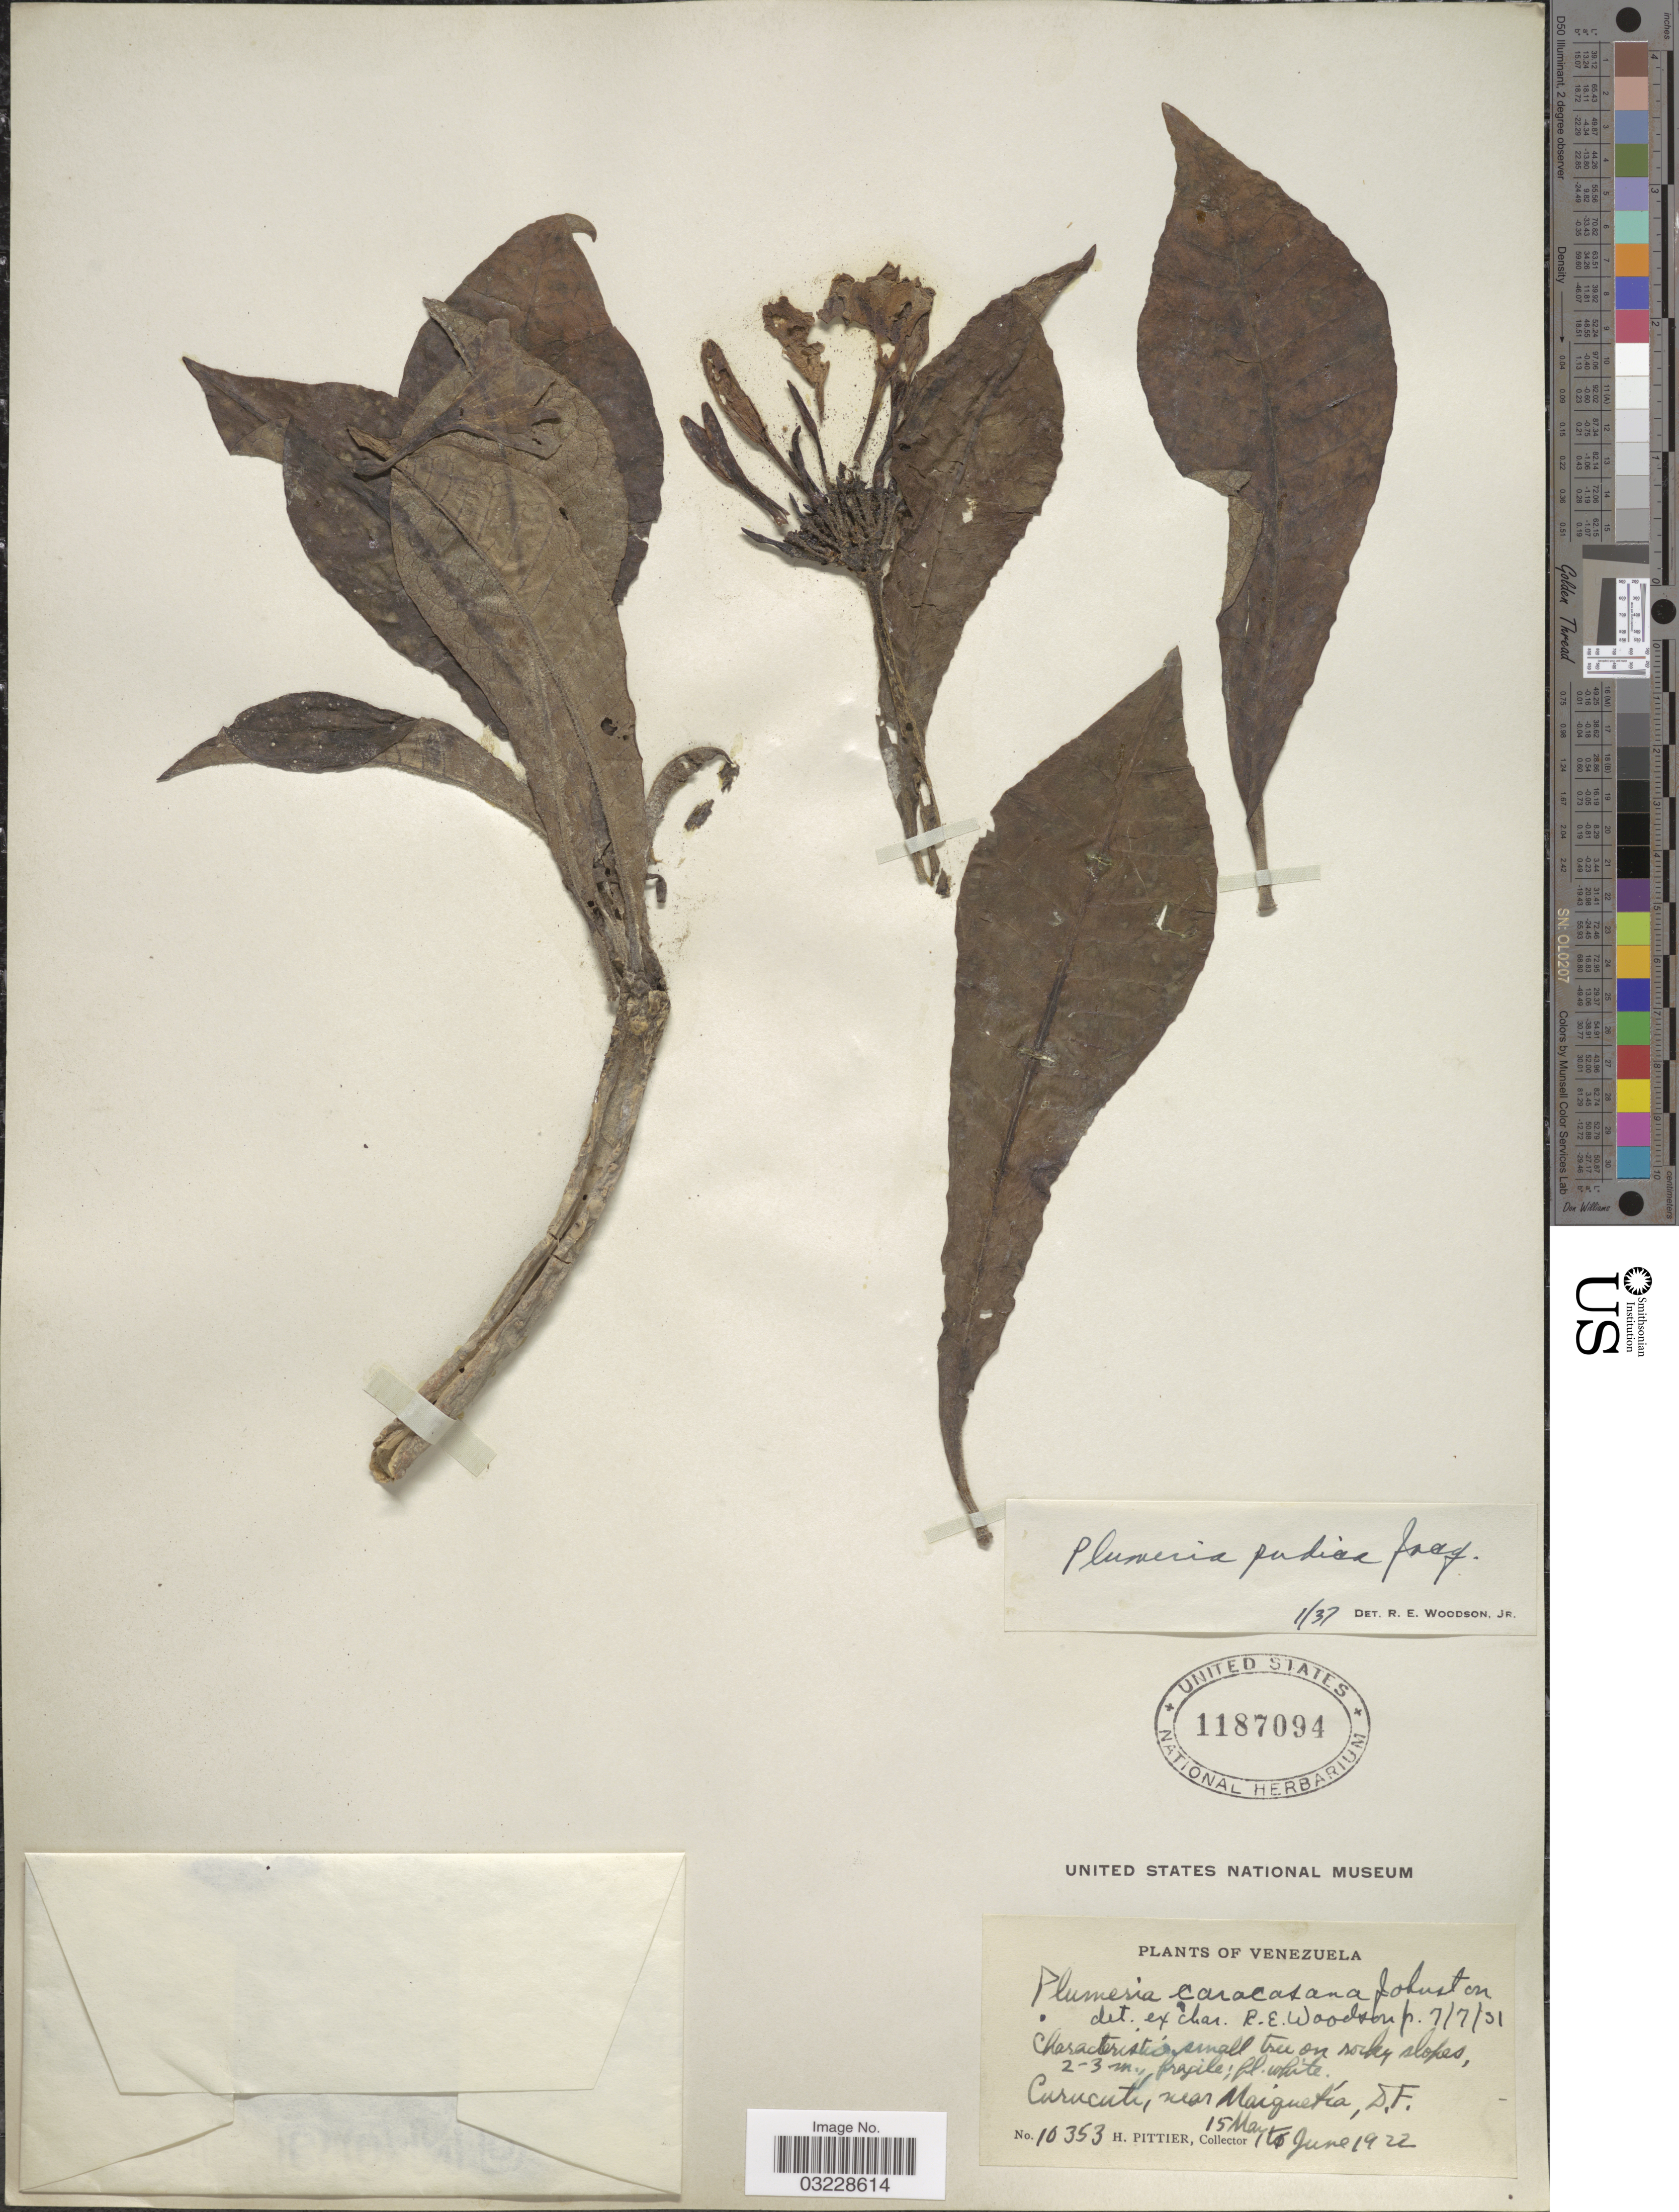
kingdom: Plantae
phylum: Tracheophyta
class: Magnoliopsida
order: Gentianales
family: Apocynaceae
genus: Plumeria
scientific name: Plumeria pudica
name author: Jacq.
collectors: H. F. Pittier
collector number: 10353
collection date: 1922-05-15/1922-06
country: Venezuela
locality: Curucuti, near Maiquetía, D.F.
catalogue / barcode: US 1187094